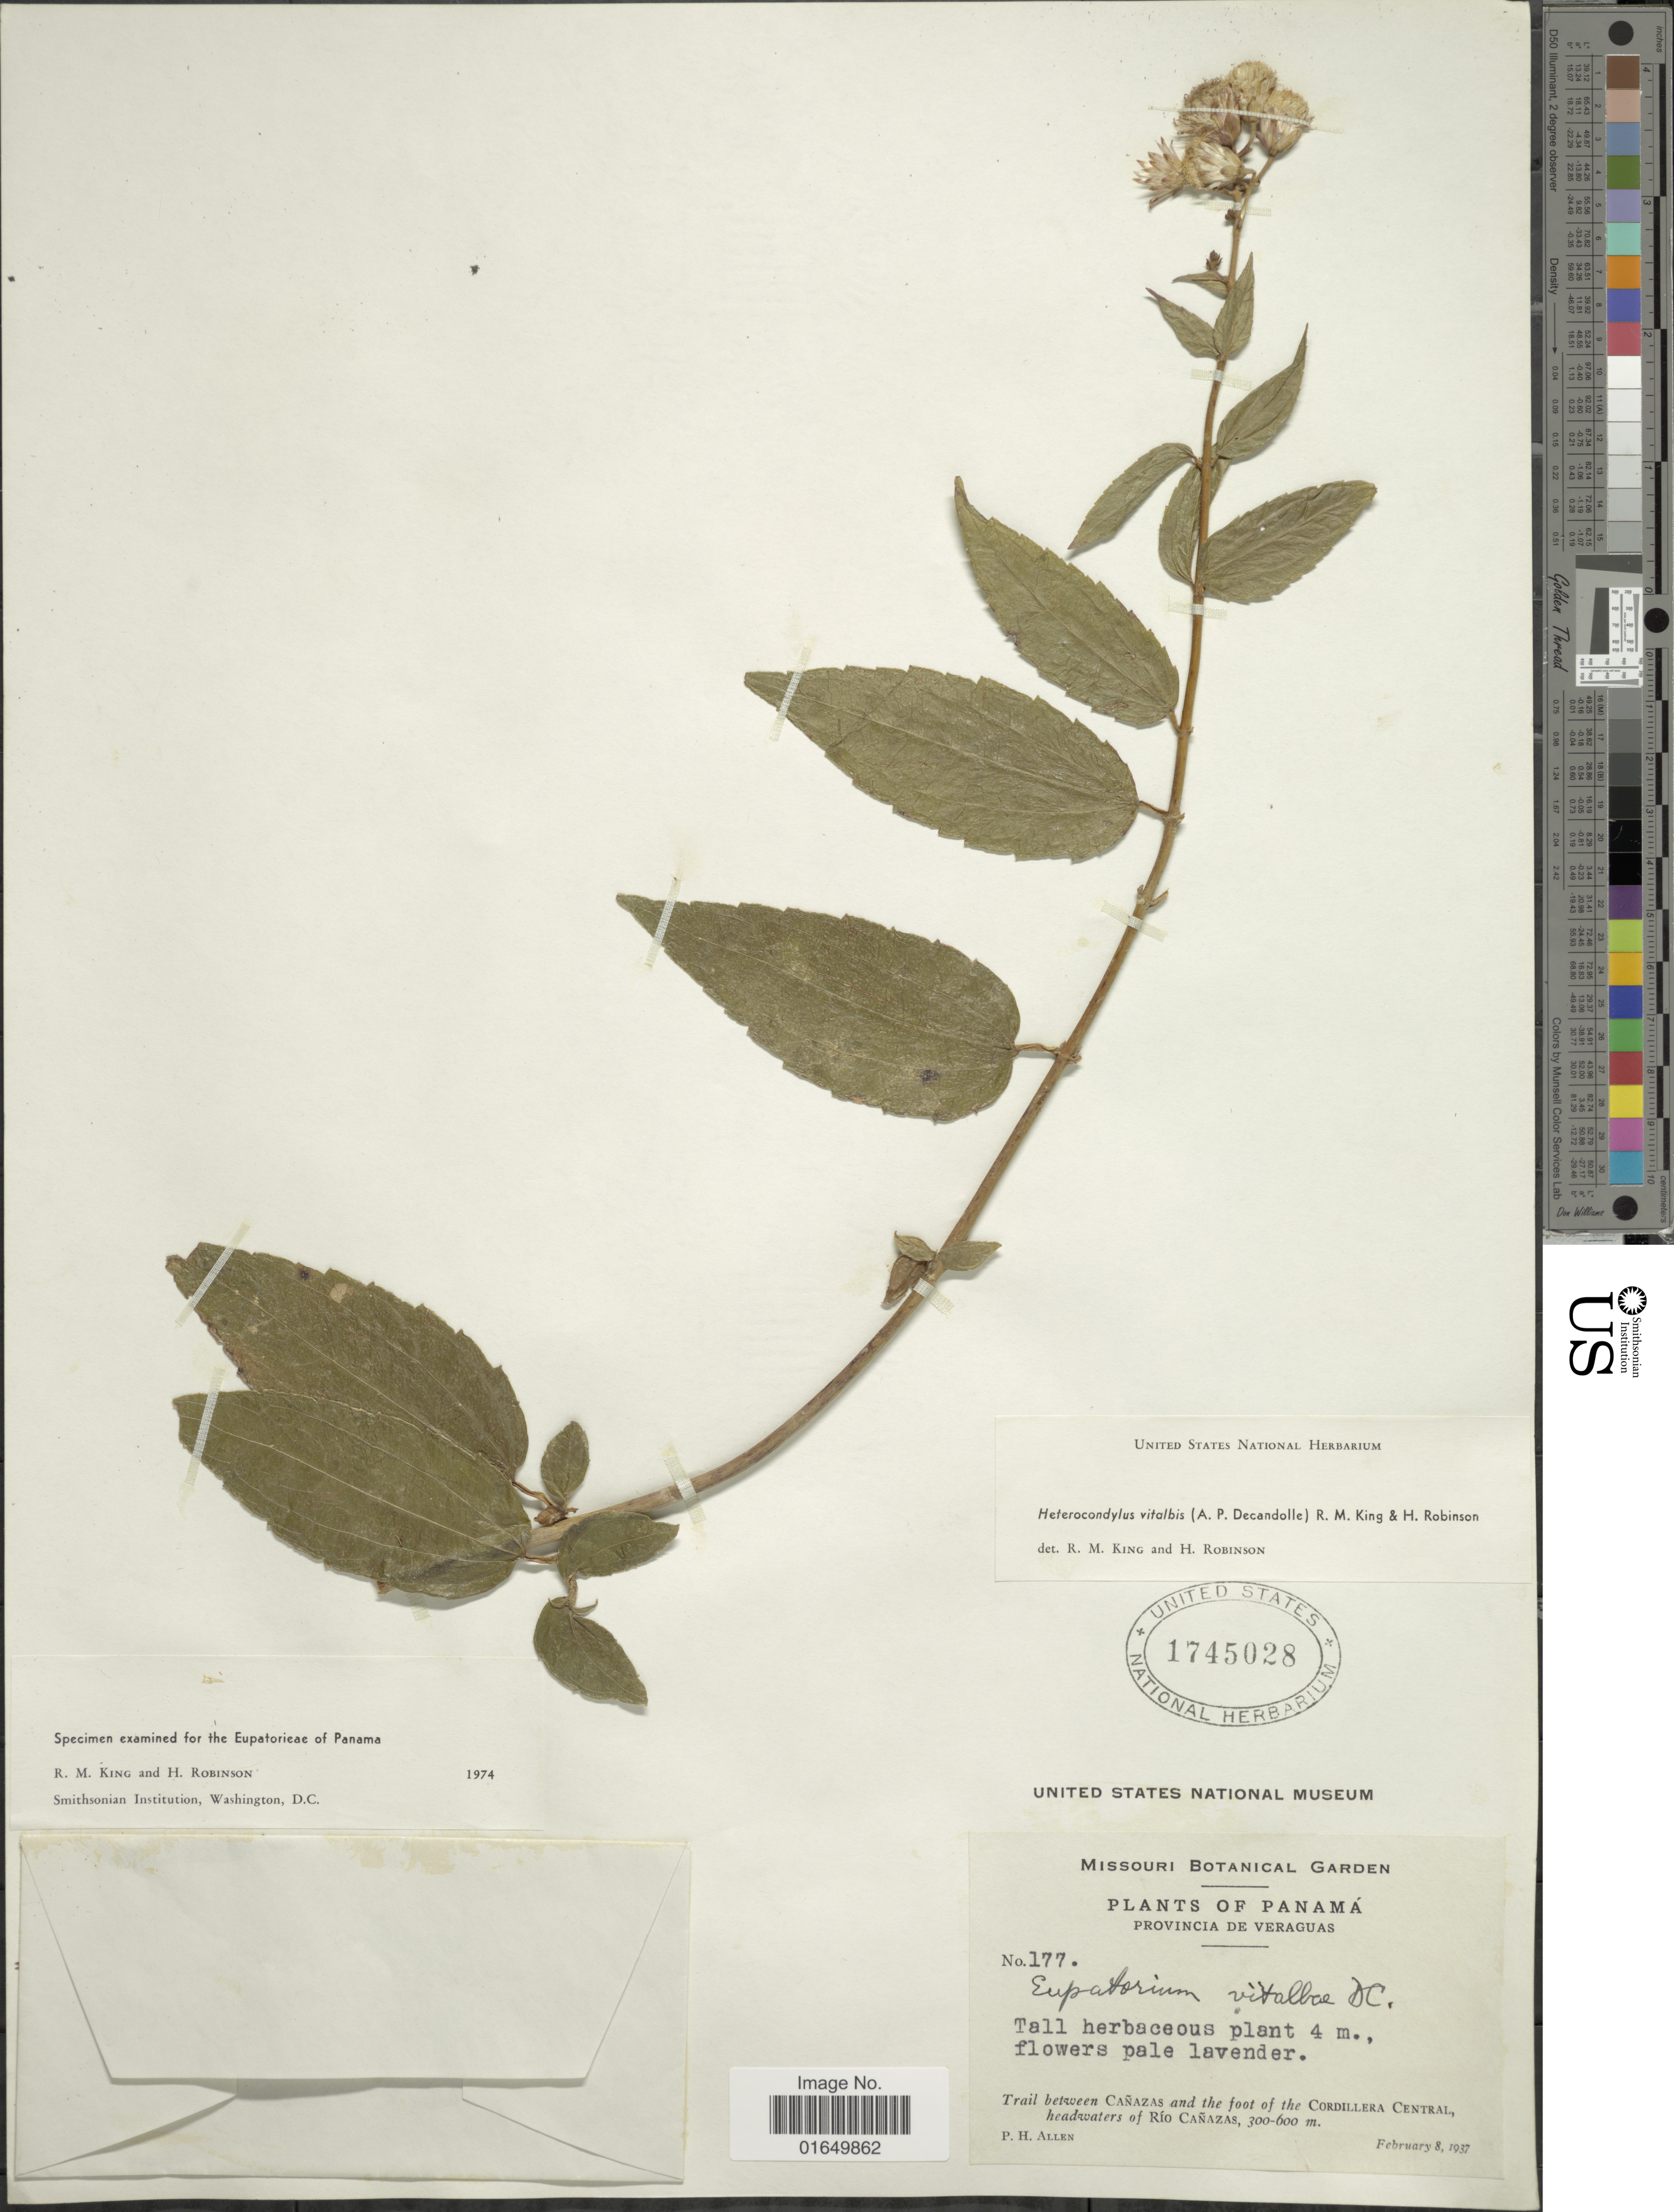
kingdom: Plantae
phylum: Tracheophyta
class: Magnoliopsida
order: Asterales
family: Asteraceae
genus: Heterocondylus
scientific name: Heterocondylus vitalbae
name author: (DC.) R.M. King & H. Rob.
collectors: P. H. Allen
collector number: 177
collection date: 1937-02-08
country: Panama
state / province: Veraguas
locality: Trail between Cañazas and the foot of the Cordillera Central, headwaters of Río Cañazas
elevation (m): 300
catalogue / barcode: US 1745028